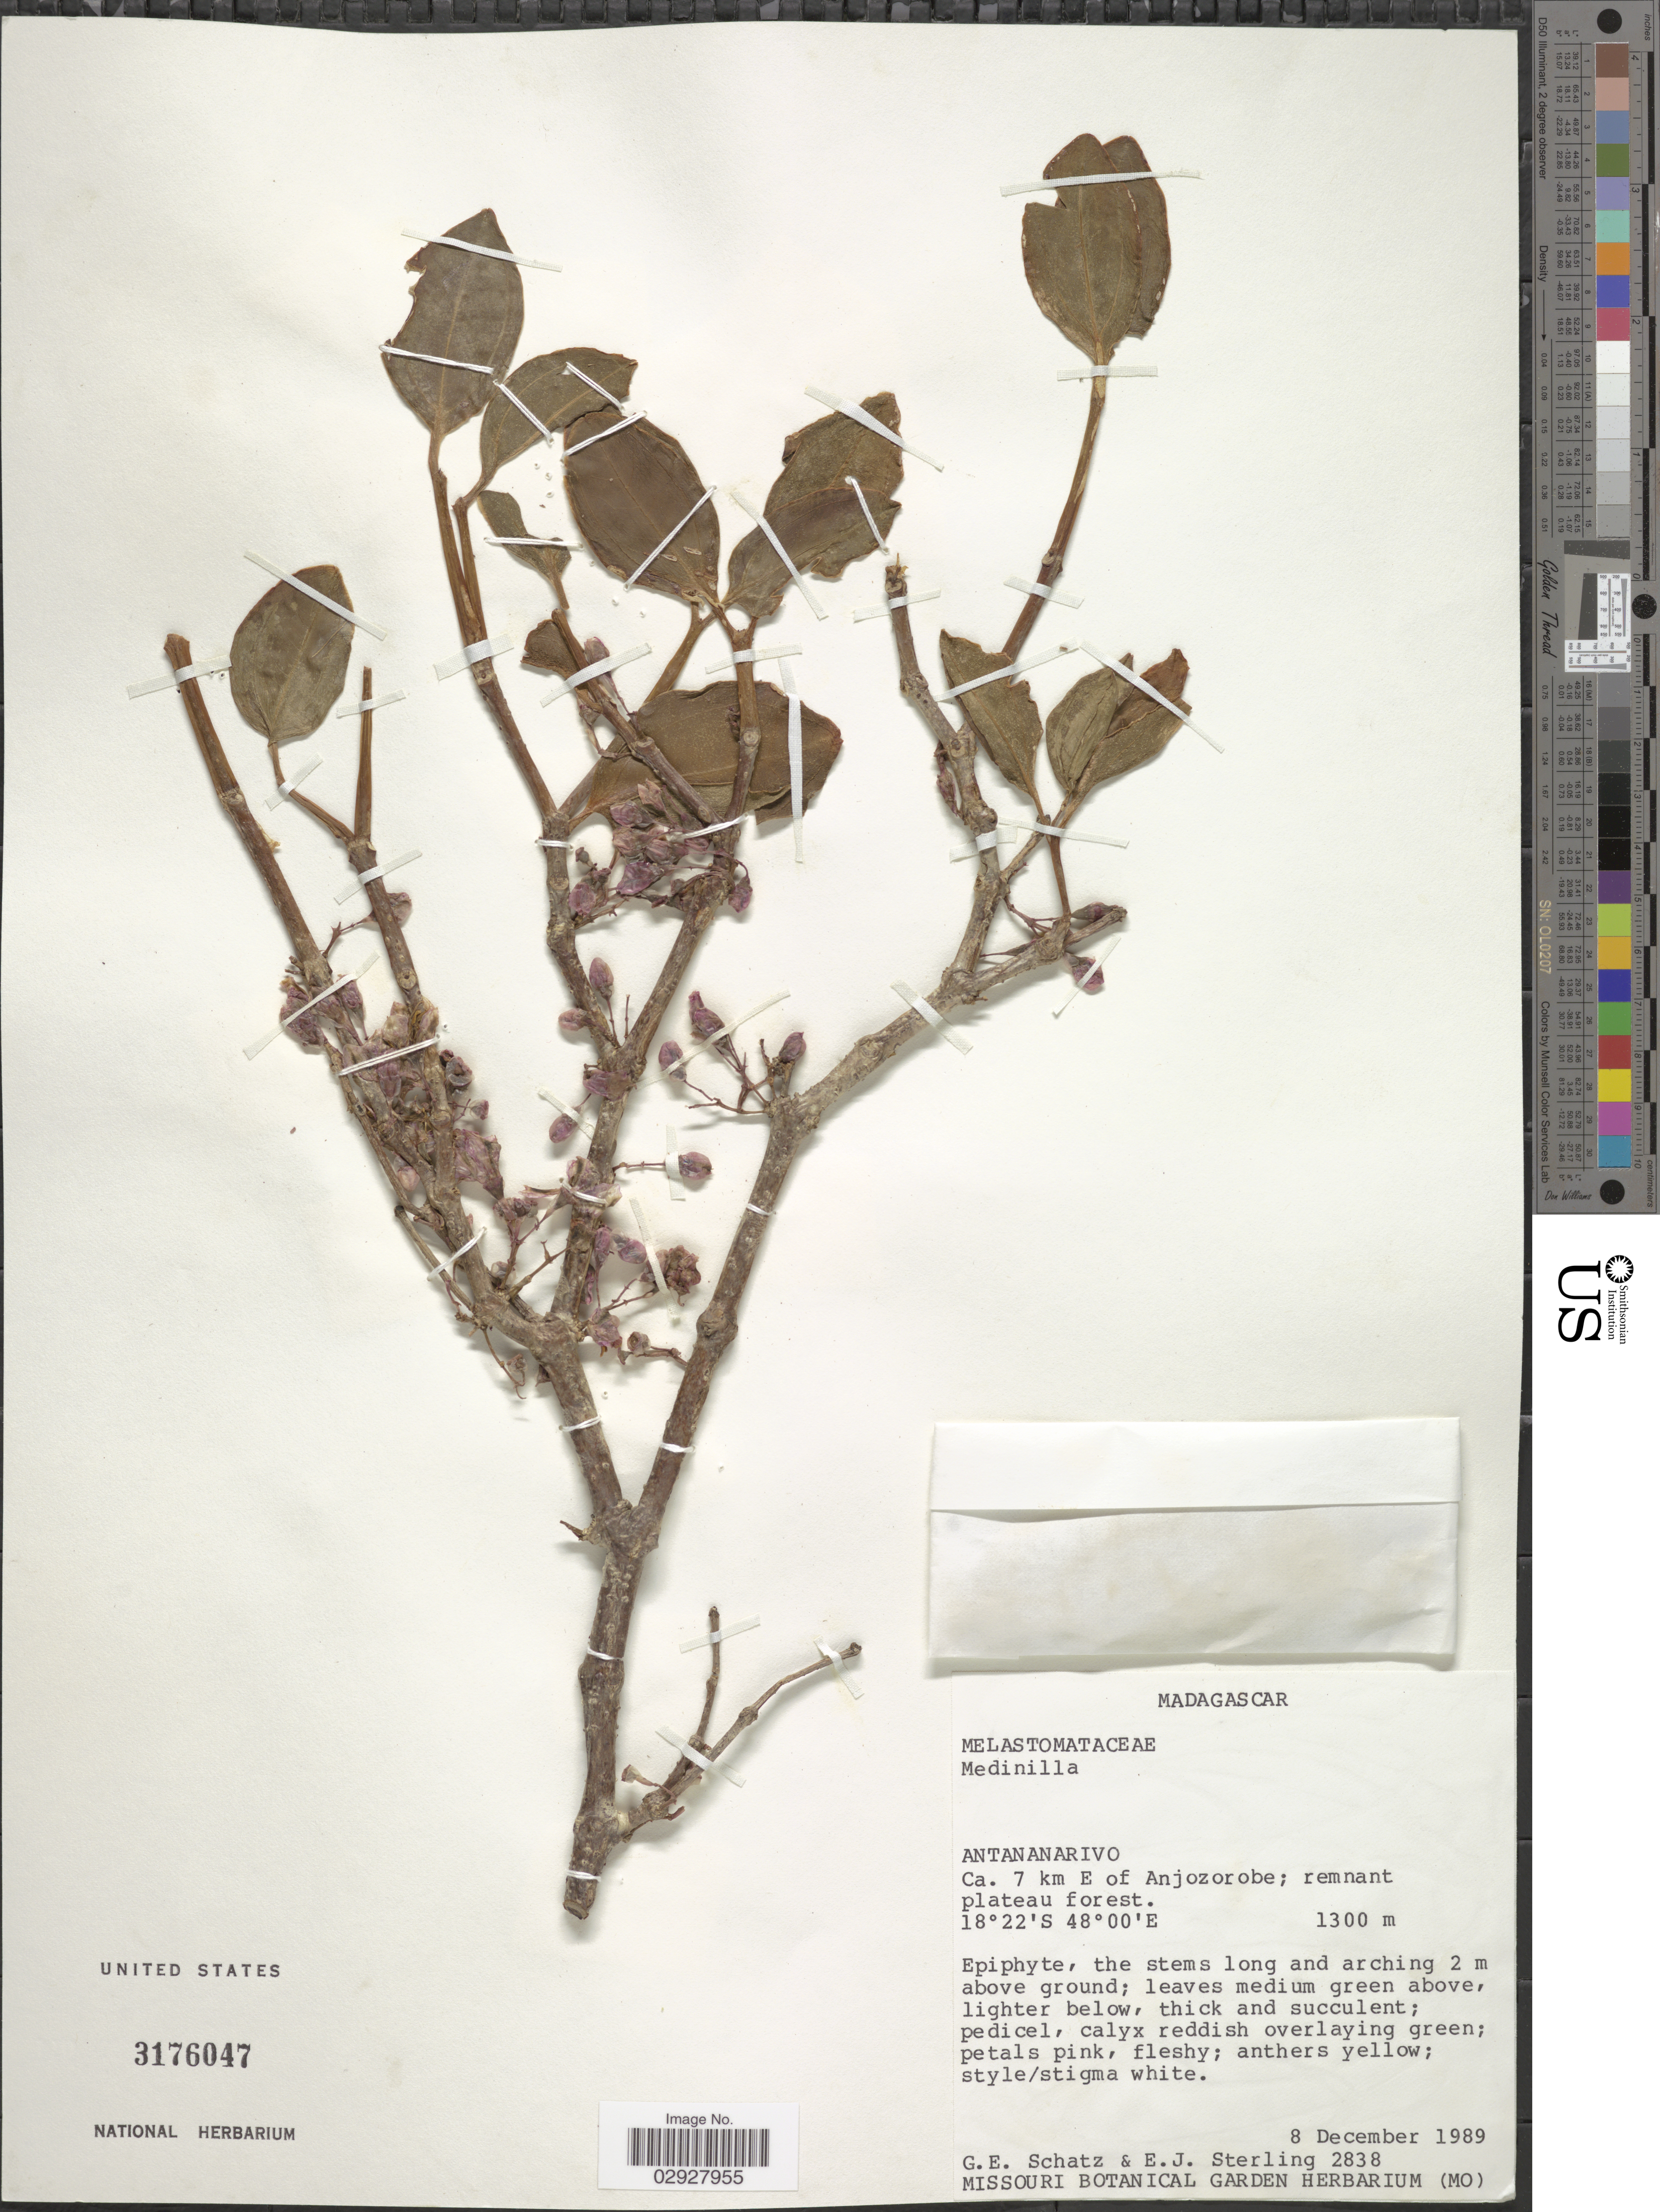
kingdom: Plantae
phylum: Tracheophyta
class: Magnoliopsida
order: Myrtales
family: Melastomataceae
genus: Medinilla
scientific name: Medinilla sp.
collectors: G. Schatz & E. Sterling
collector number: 2838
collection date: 1989-12-08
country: Madagascar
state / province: Analamanga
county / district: Anjozorobe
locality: Ca. 7 km E of Anjozorobe.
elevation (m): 1300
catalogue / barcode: US 3176047